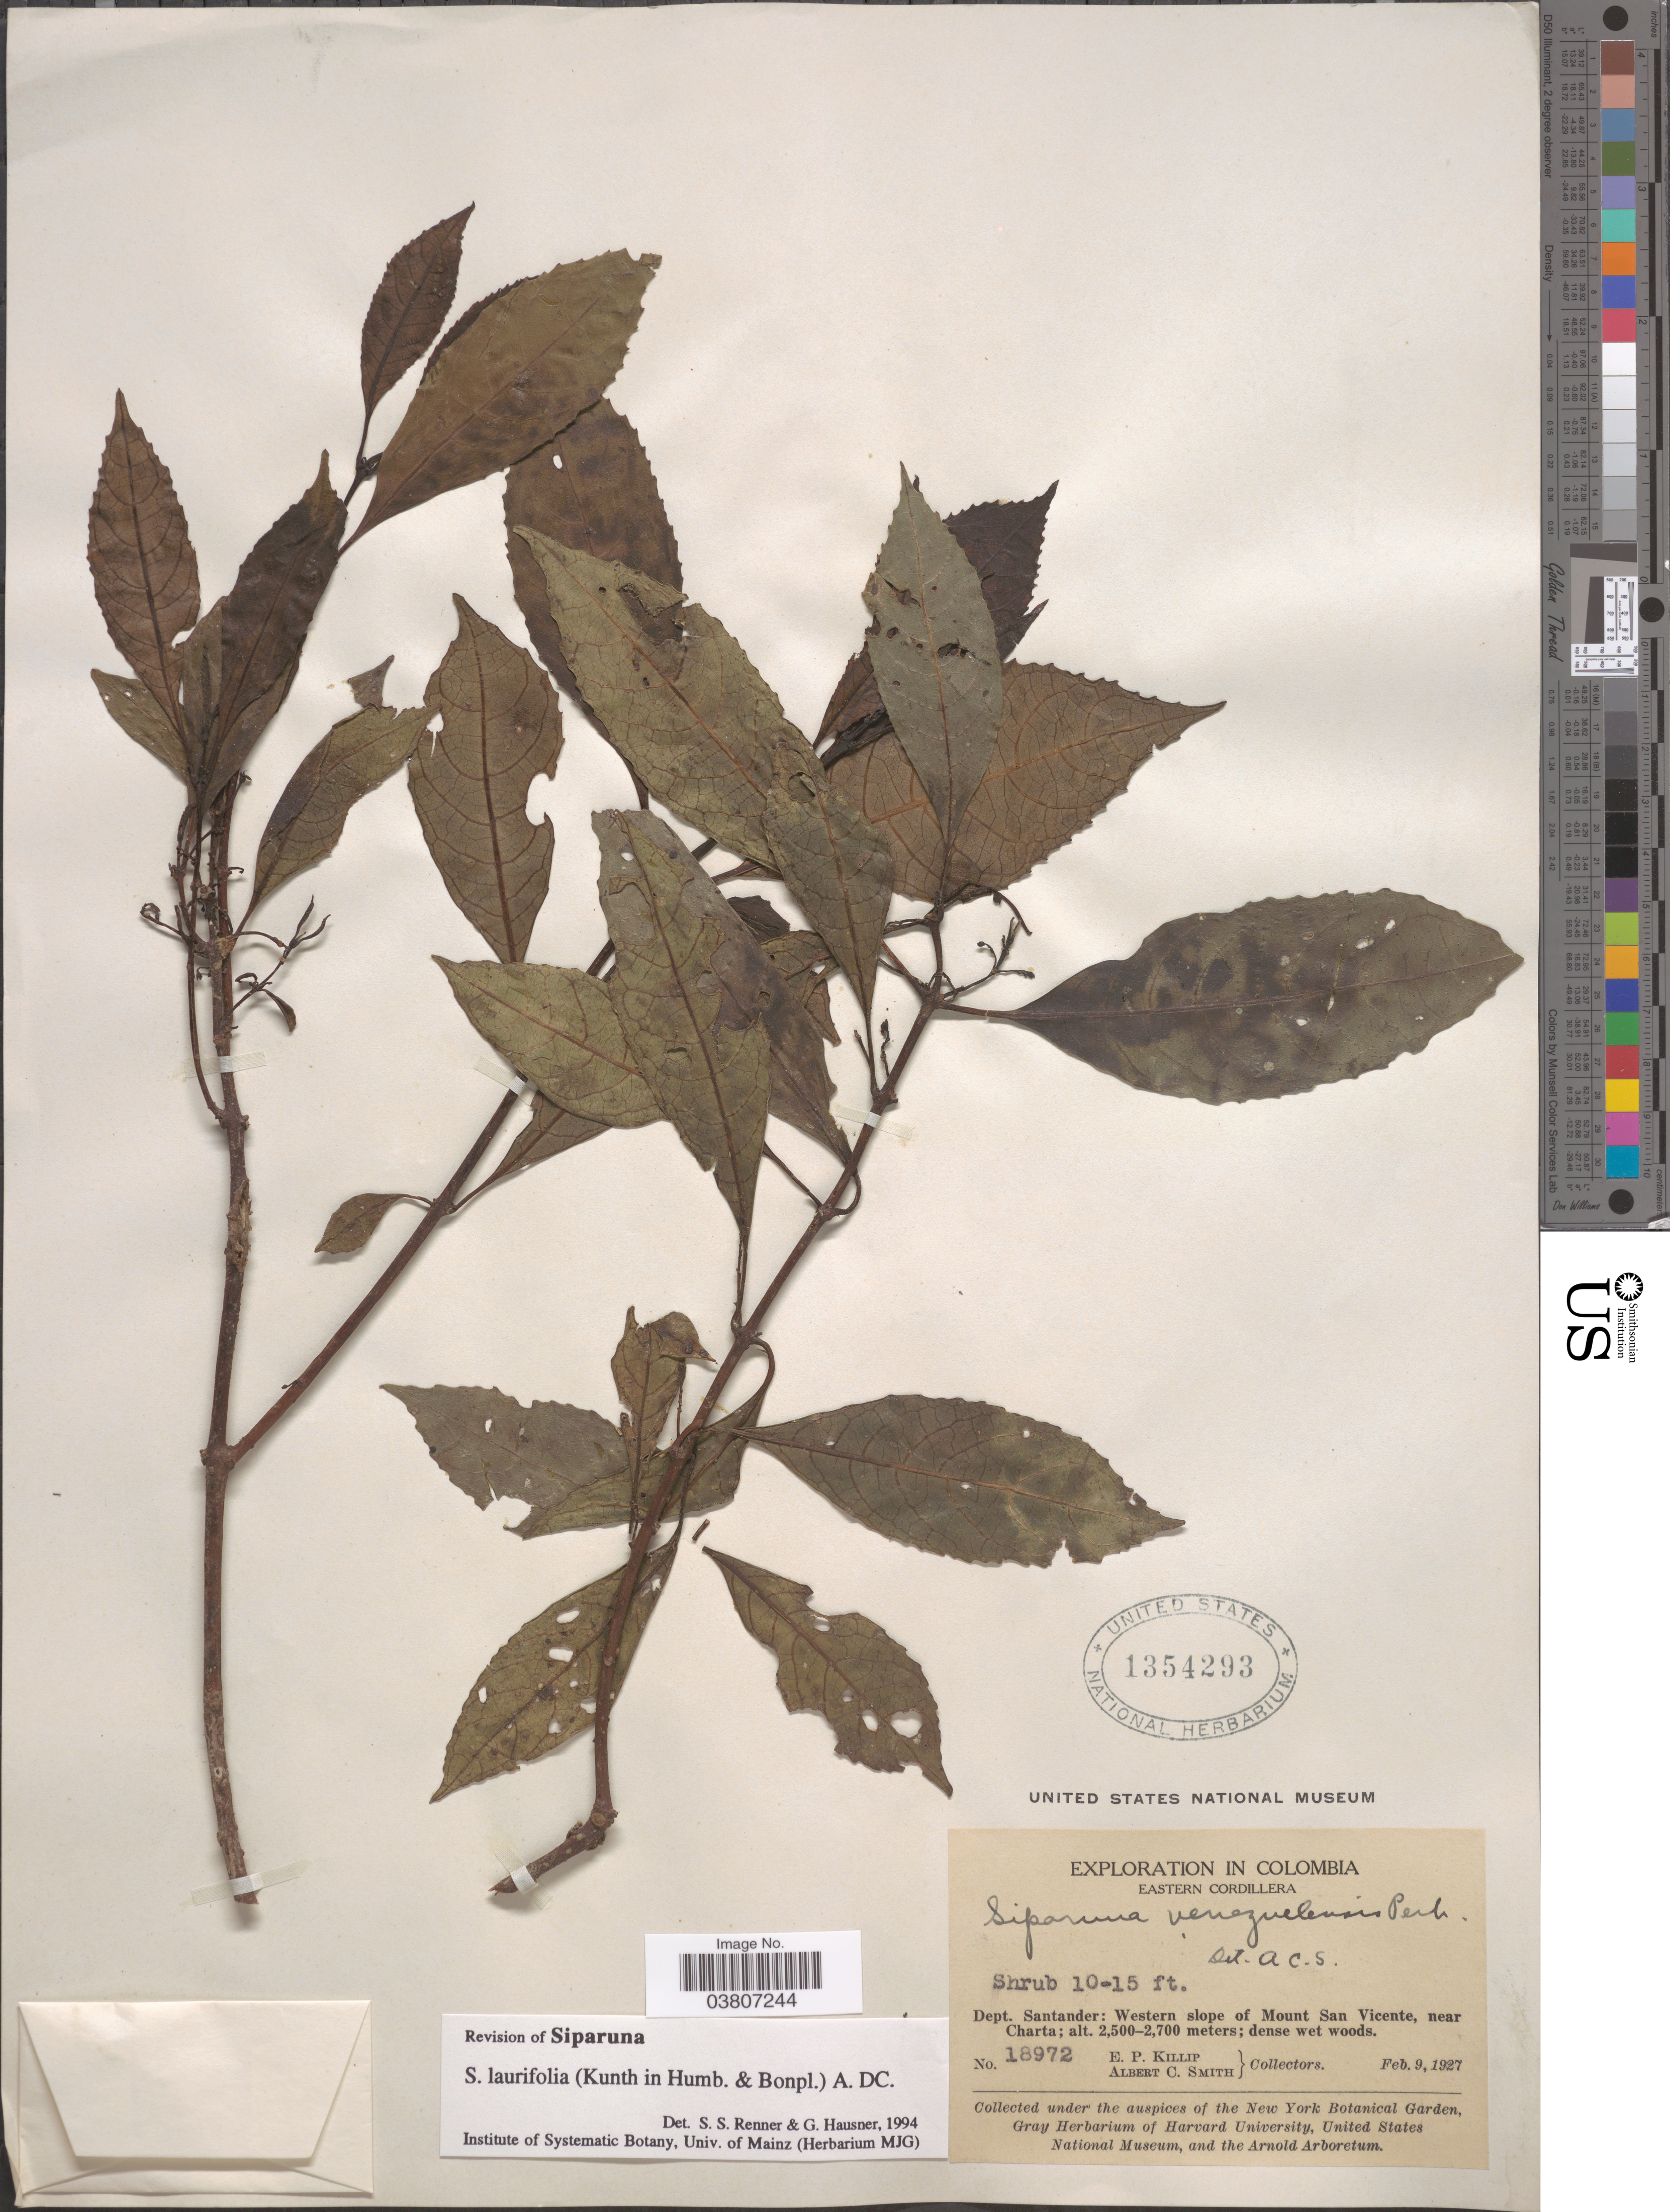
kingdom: Plantae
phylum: Tracheophyta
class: Magnoliopsida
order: Laurales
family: Siparunaceae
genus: Siparuna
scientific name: Siparuna laurifolia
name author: (Kunth) A. DC.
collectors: E. P. Killip & A. C. Smith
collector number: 18972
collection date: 1927-02-09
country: Colombia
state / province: Santander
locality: Eastern Cordillera. Dept. Santander: Western slope of Mount San Vicente, near Charta.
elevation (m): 2500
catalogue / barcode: US 1354293